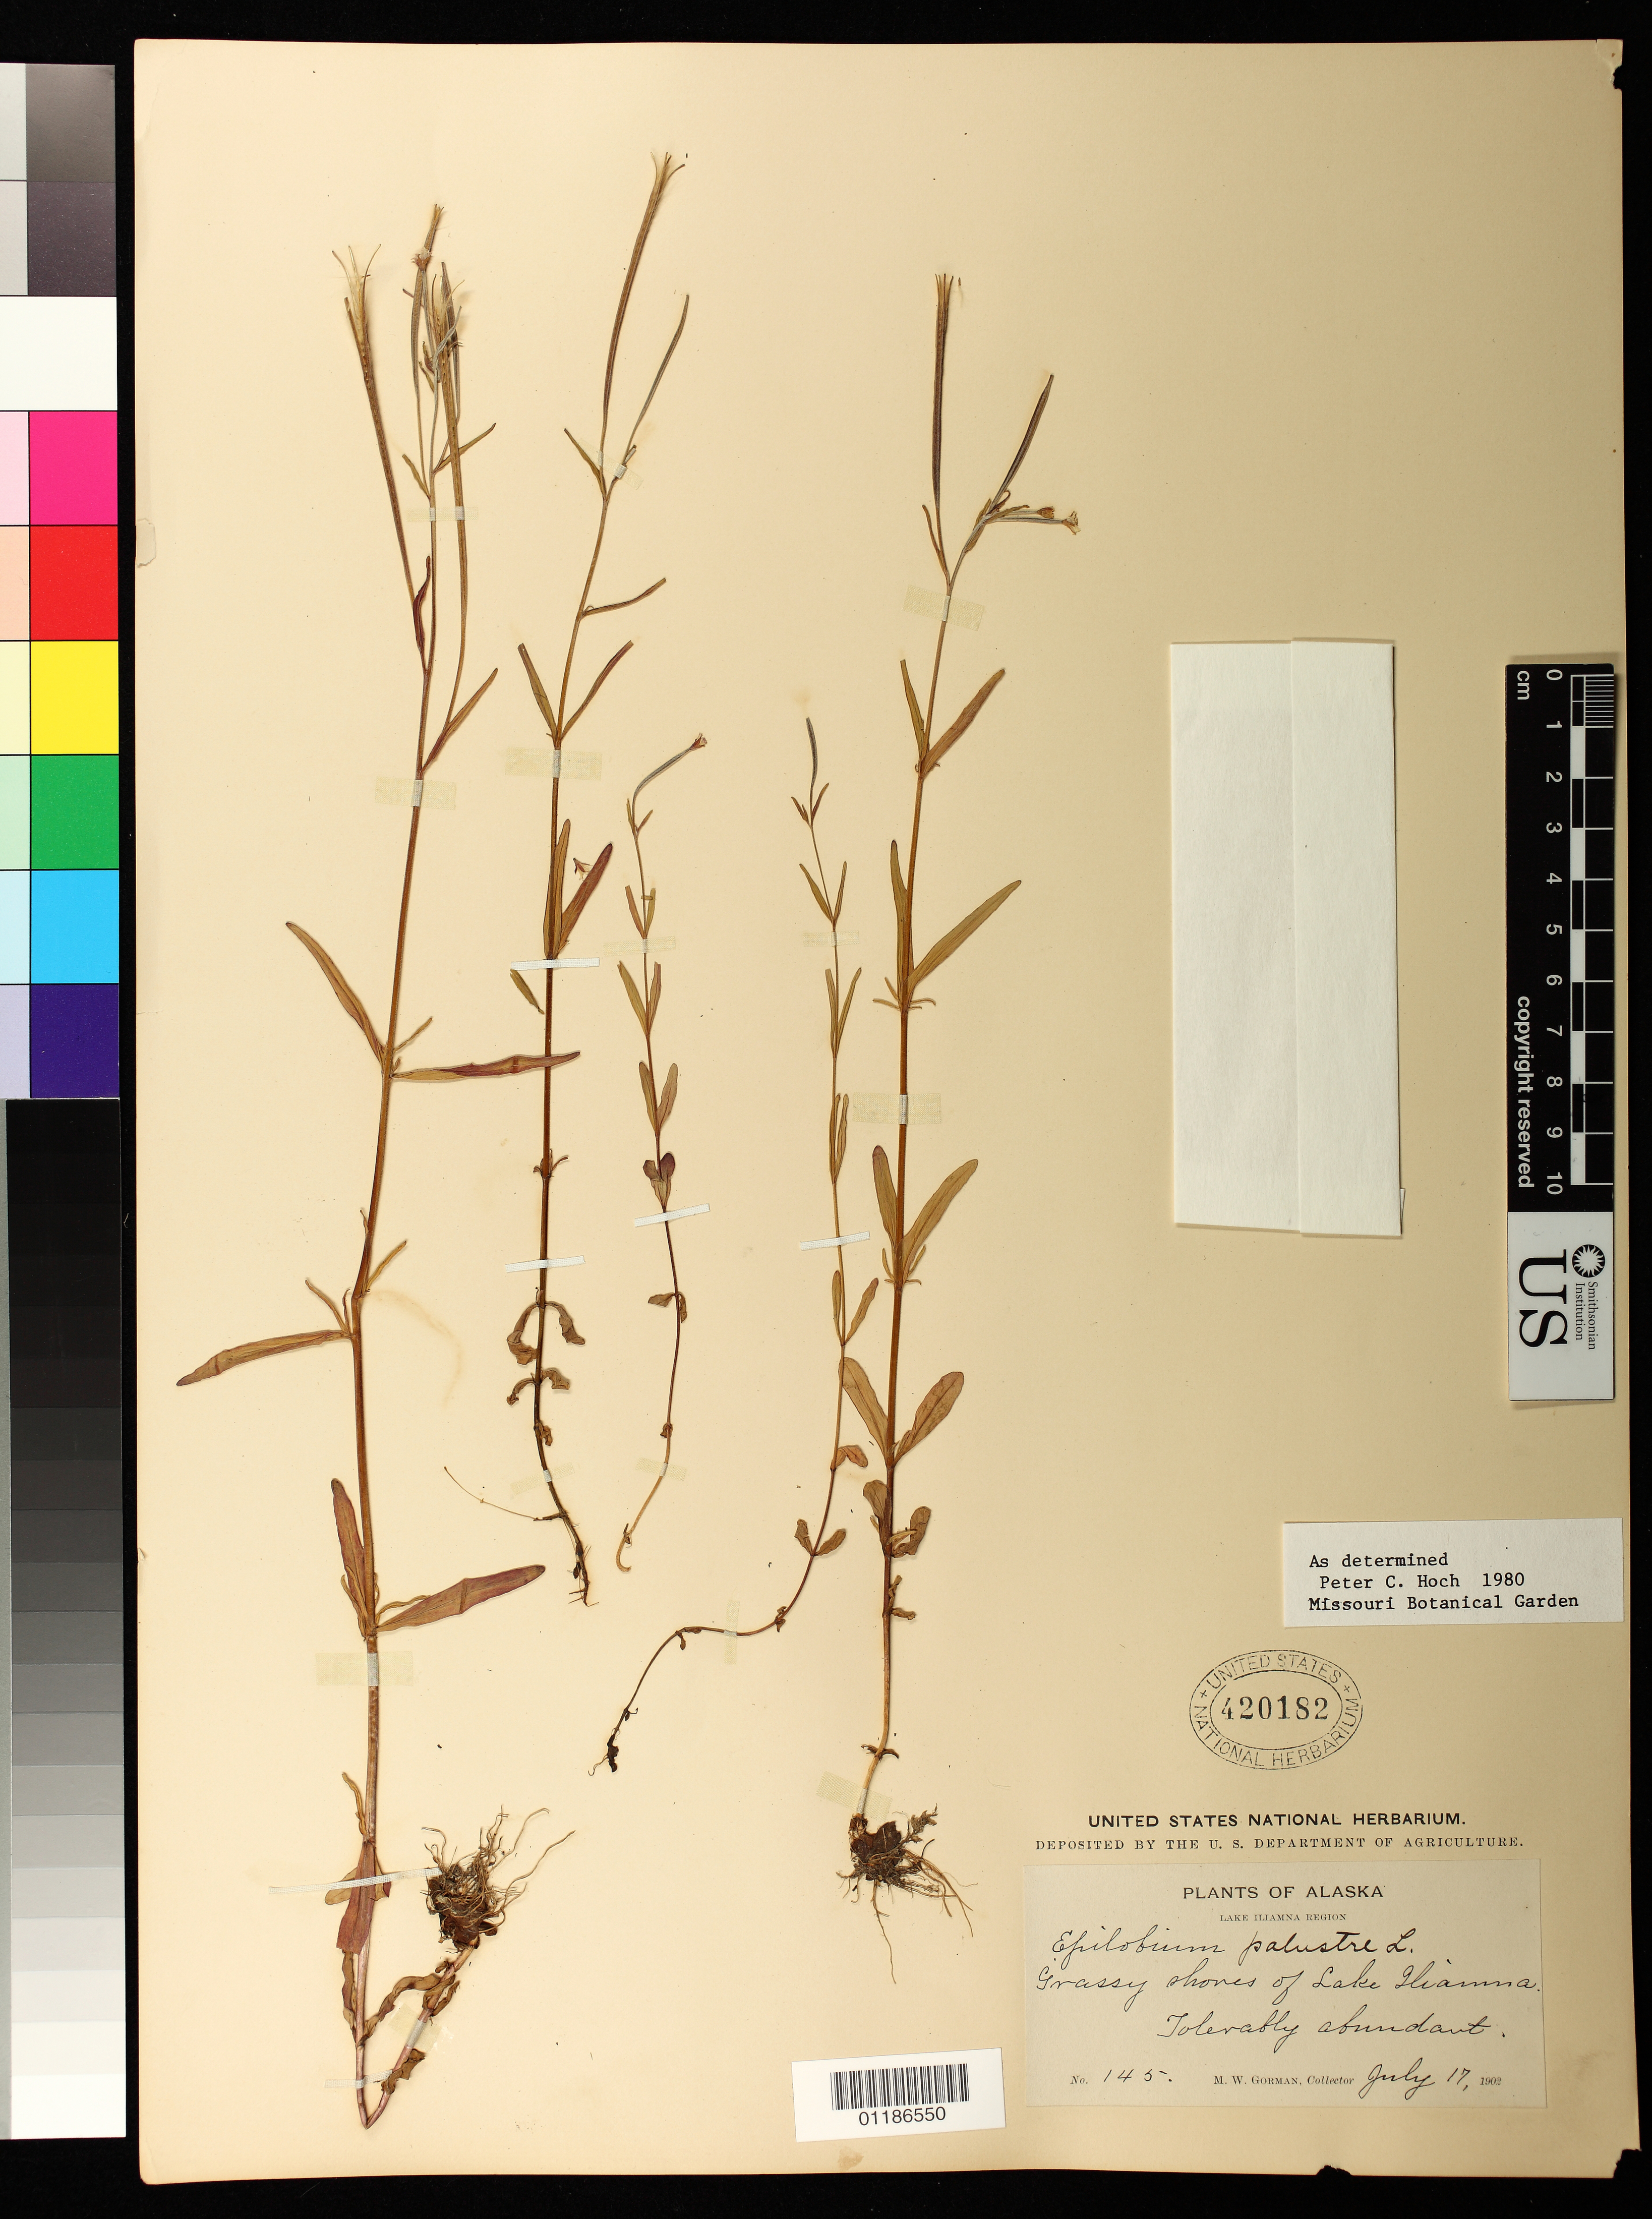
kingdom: Plantae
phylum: Tracheophyta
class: Magnoliopsida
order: Myrtales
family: Onagraceae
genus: Epilobium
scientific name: Epilobium palustre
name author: L.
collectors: M. W. Gorman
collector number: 145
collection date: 1902-07-17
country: United States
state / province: Alaska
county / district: Lake and Peninsula Borough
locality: Grassy shores of Lake Iliamna.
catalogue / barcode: US 420182